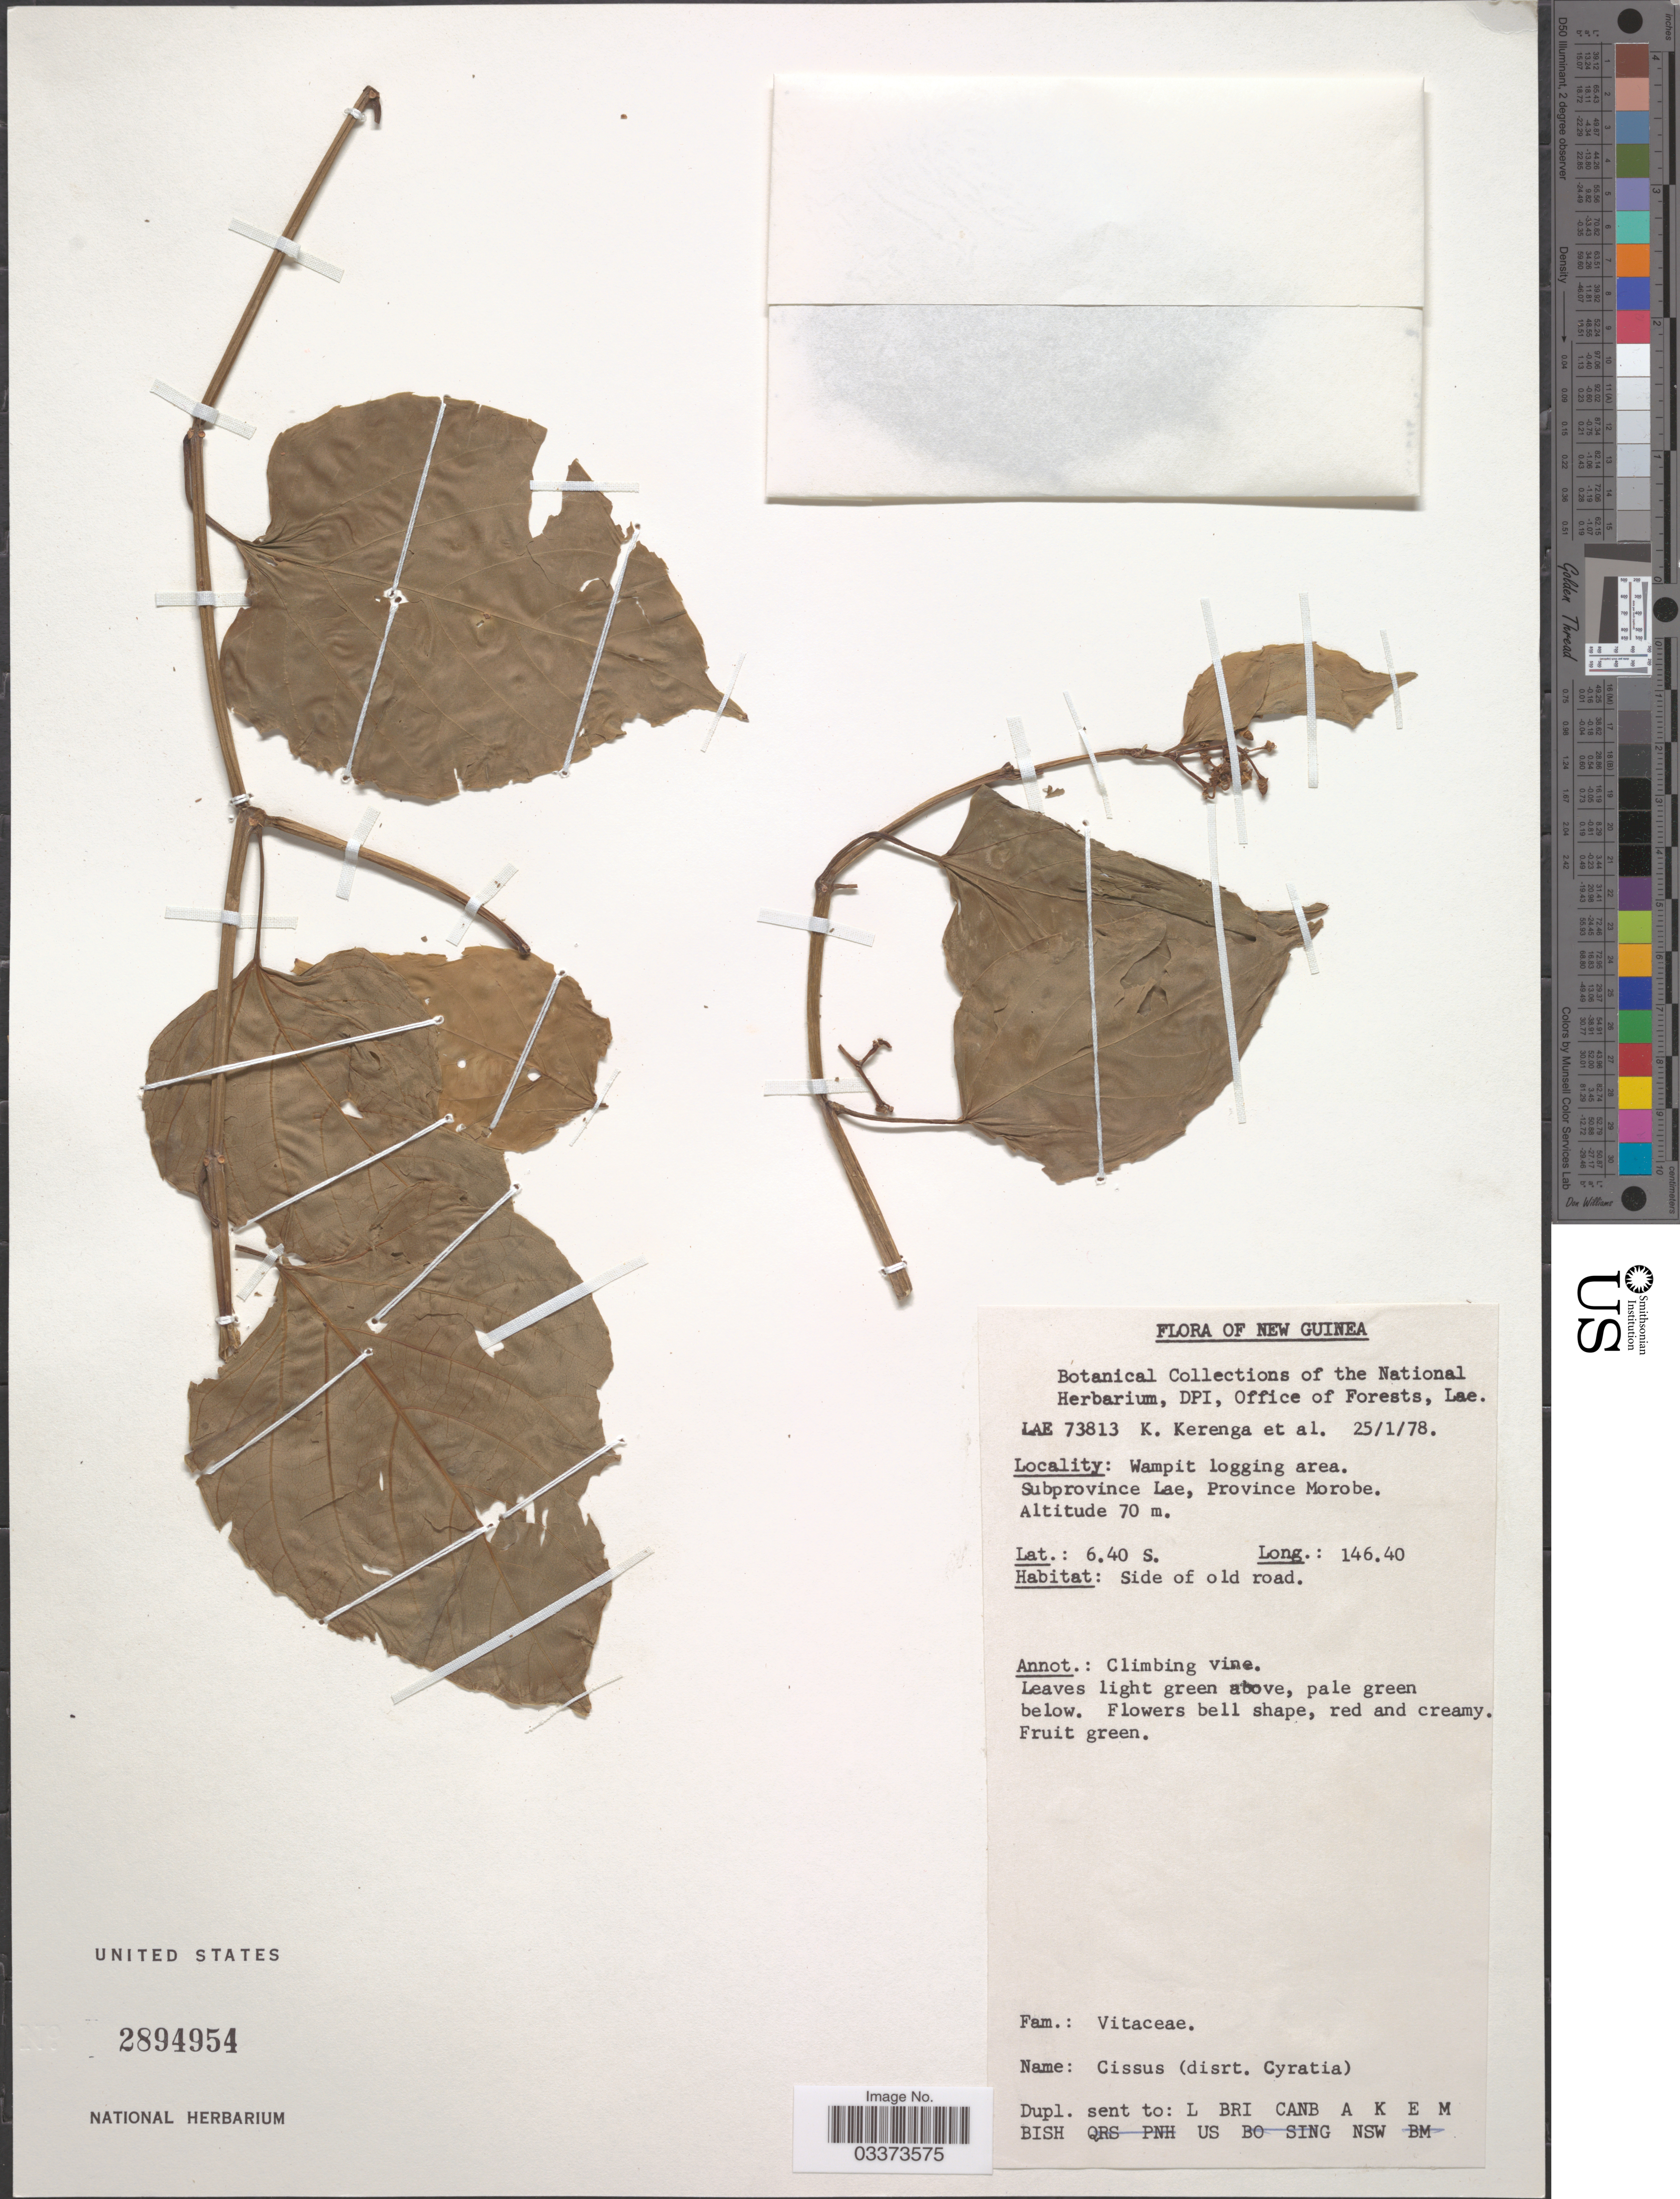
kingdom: Plantae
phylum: Tracheophyta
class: Magnoliopsida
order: Vitales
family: Vitaceae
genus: Cissus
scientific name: Cissus sp.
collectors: K. Kerenga & et al.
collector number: LAE 73813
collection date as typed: Transcribed d/m/y: 25/1/78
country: Papua New Guinea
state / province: Morobe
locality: New Guinea. Wampit logging area. Subprovince Lae. Side of old road.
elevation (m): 70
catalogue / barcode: US 2894954